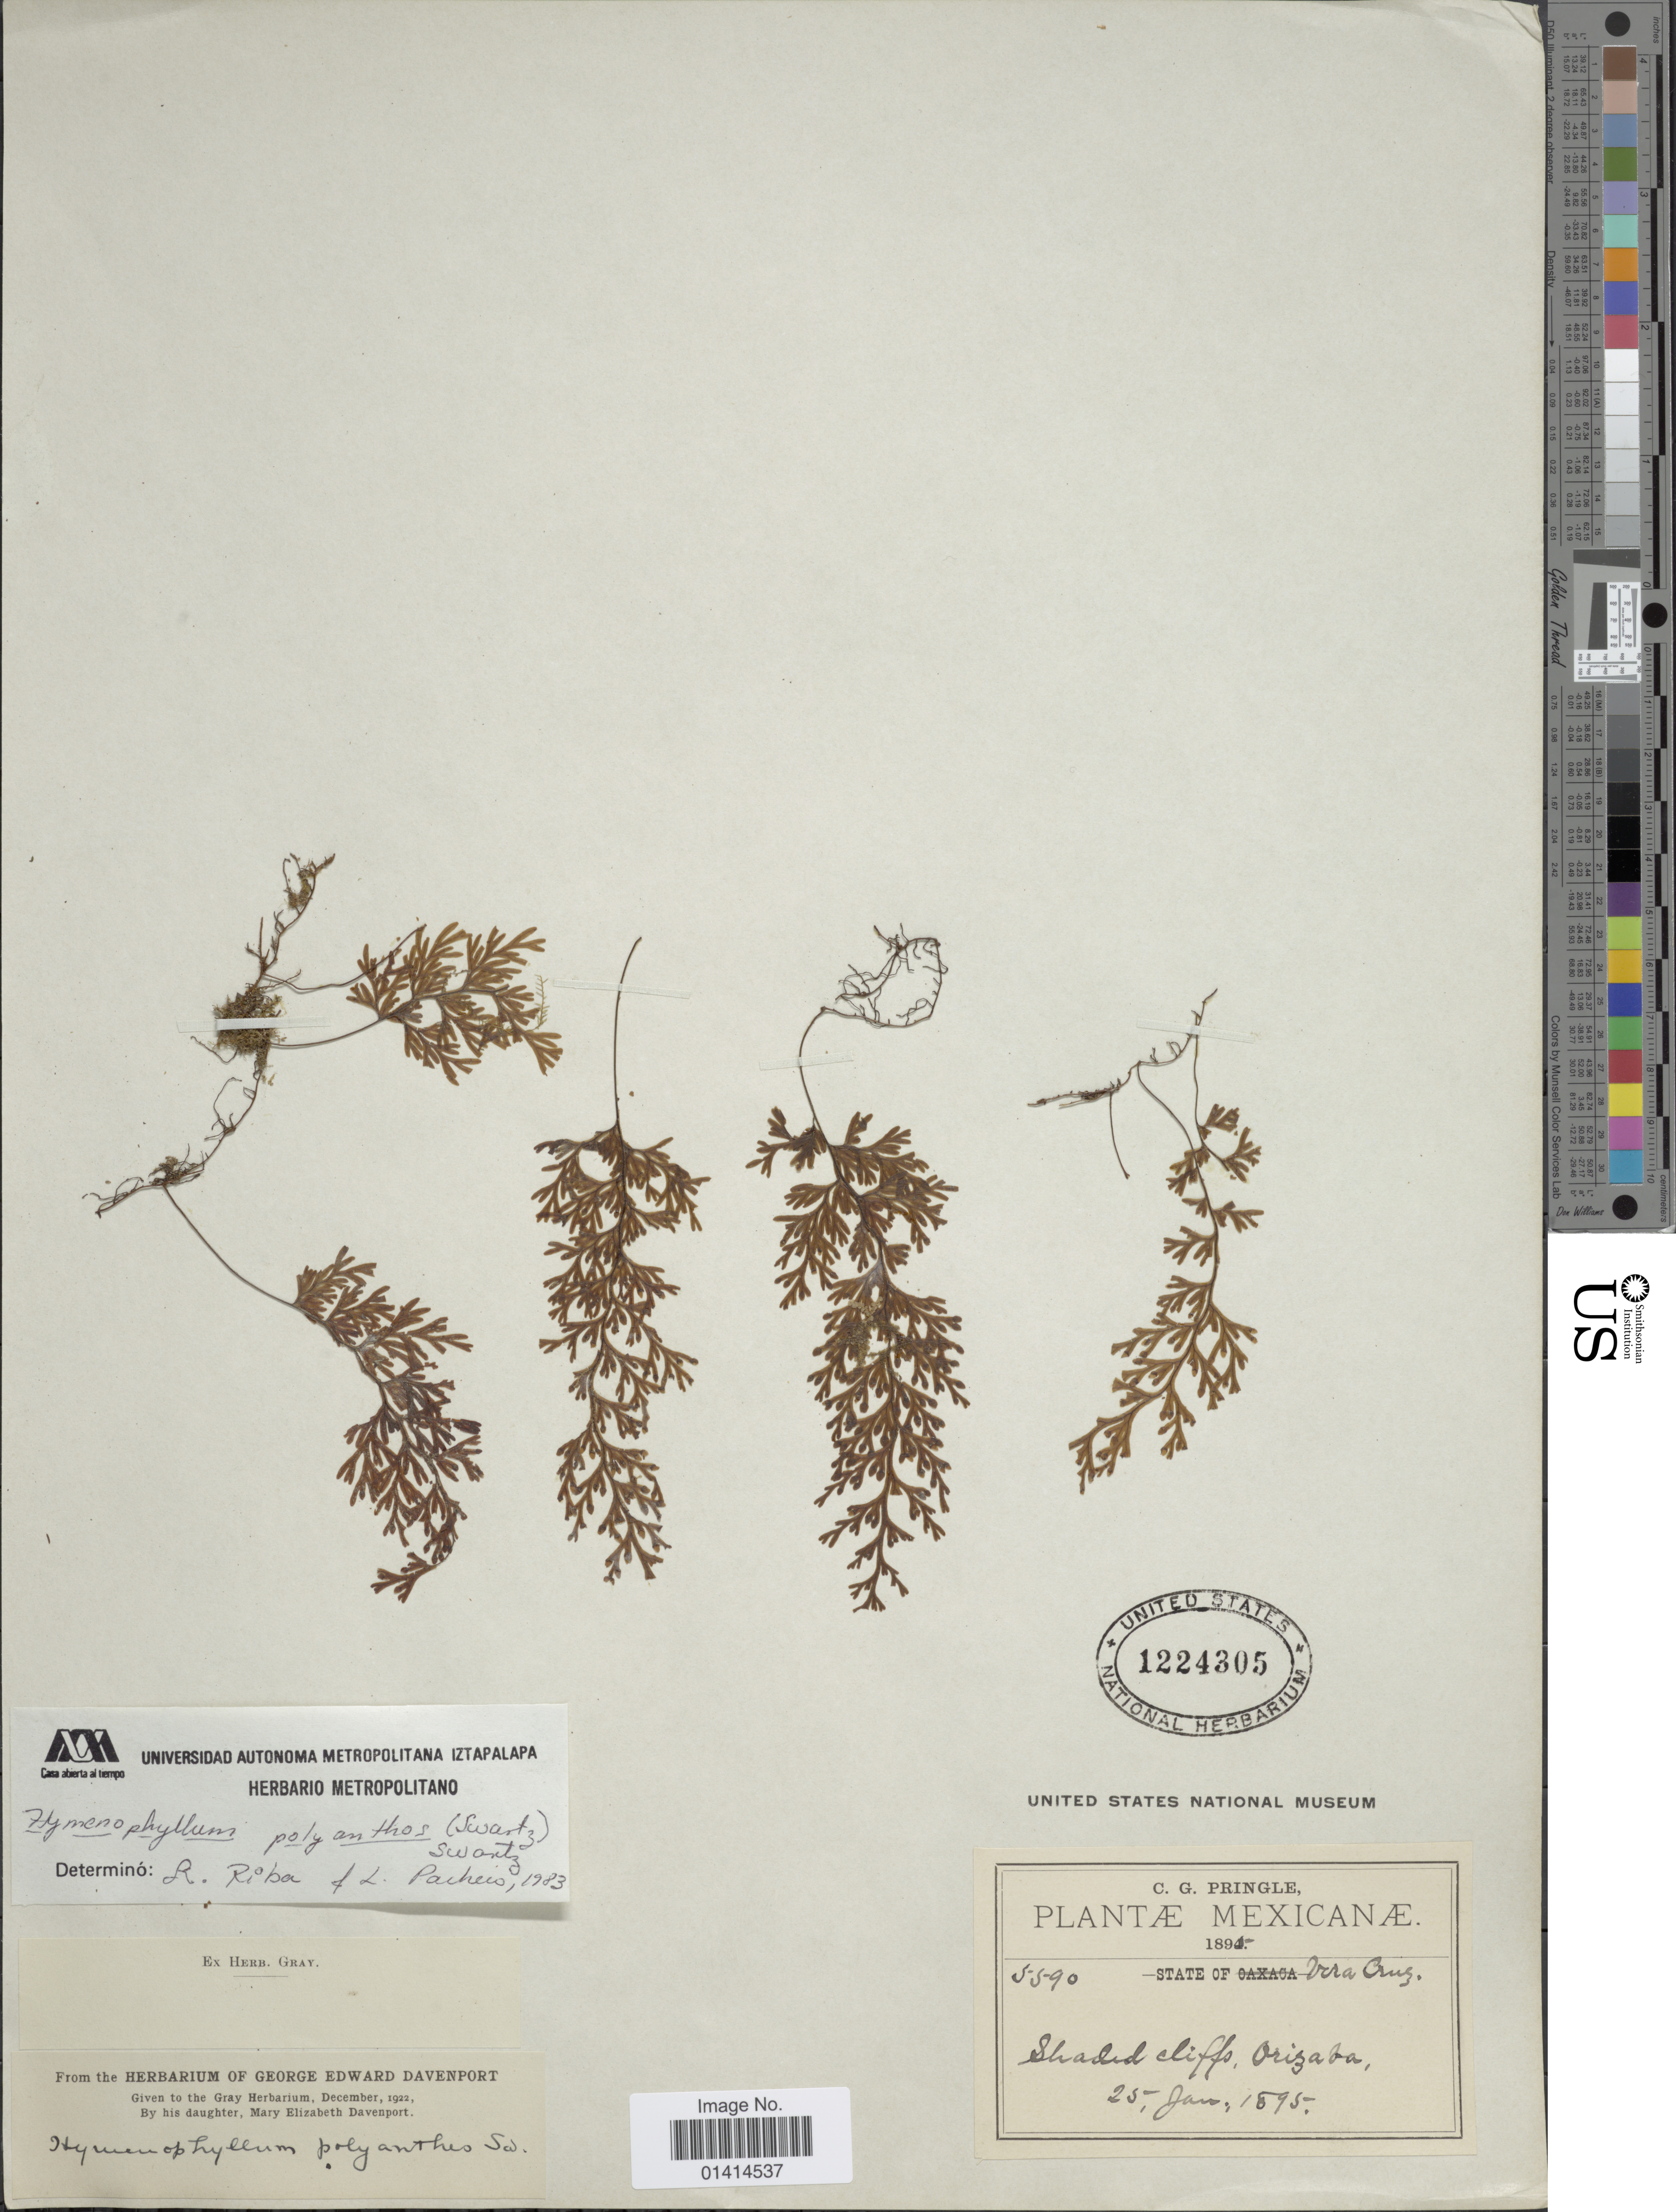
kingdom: Plantae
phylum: Tracheophyta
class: Polypodiopsida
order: Hymenophyllales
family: Hymenophyllaceae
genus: Hymenophyllum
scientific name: Hymenophyllum polyanthos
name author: (Sw.) Sw.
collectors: C. G. Pringle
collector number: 5590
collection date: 1895-01-25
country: Mexico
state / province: Veracruz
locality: Shaded cliffs, Orizaba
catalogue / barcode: US 1224305